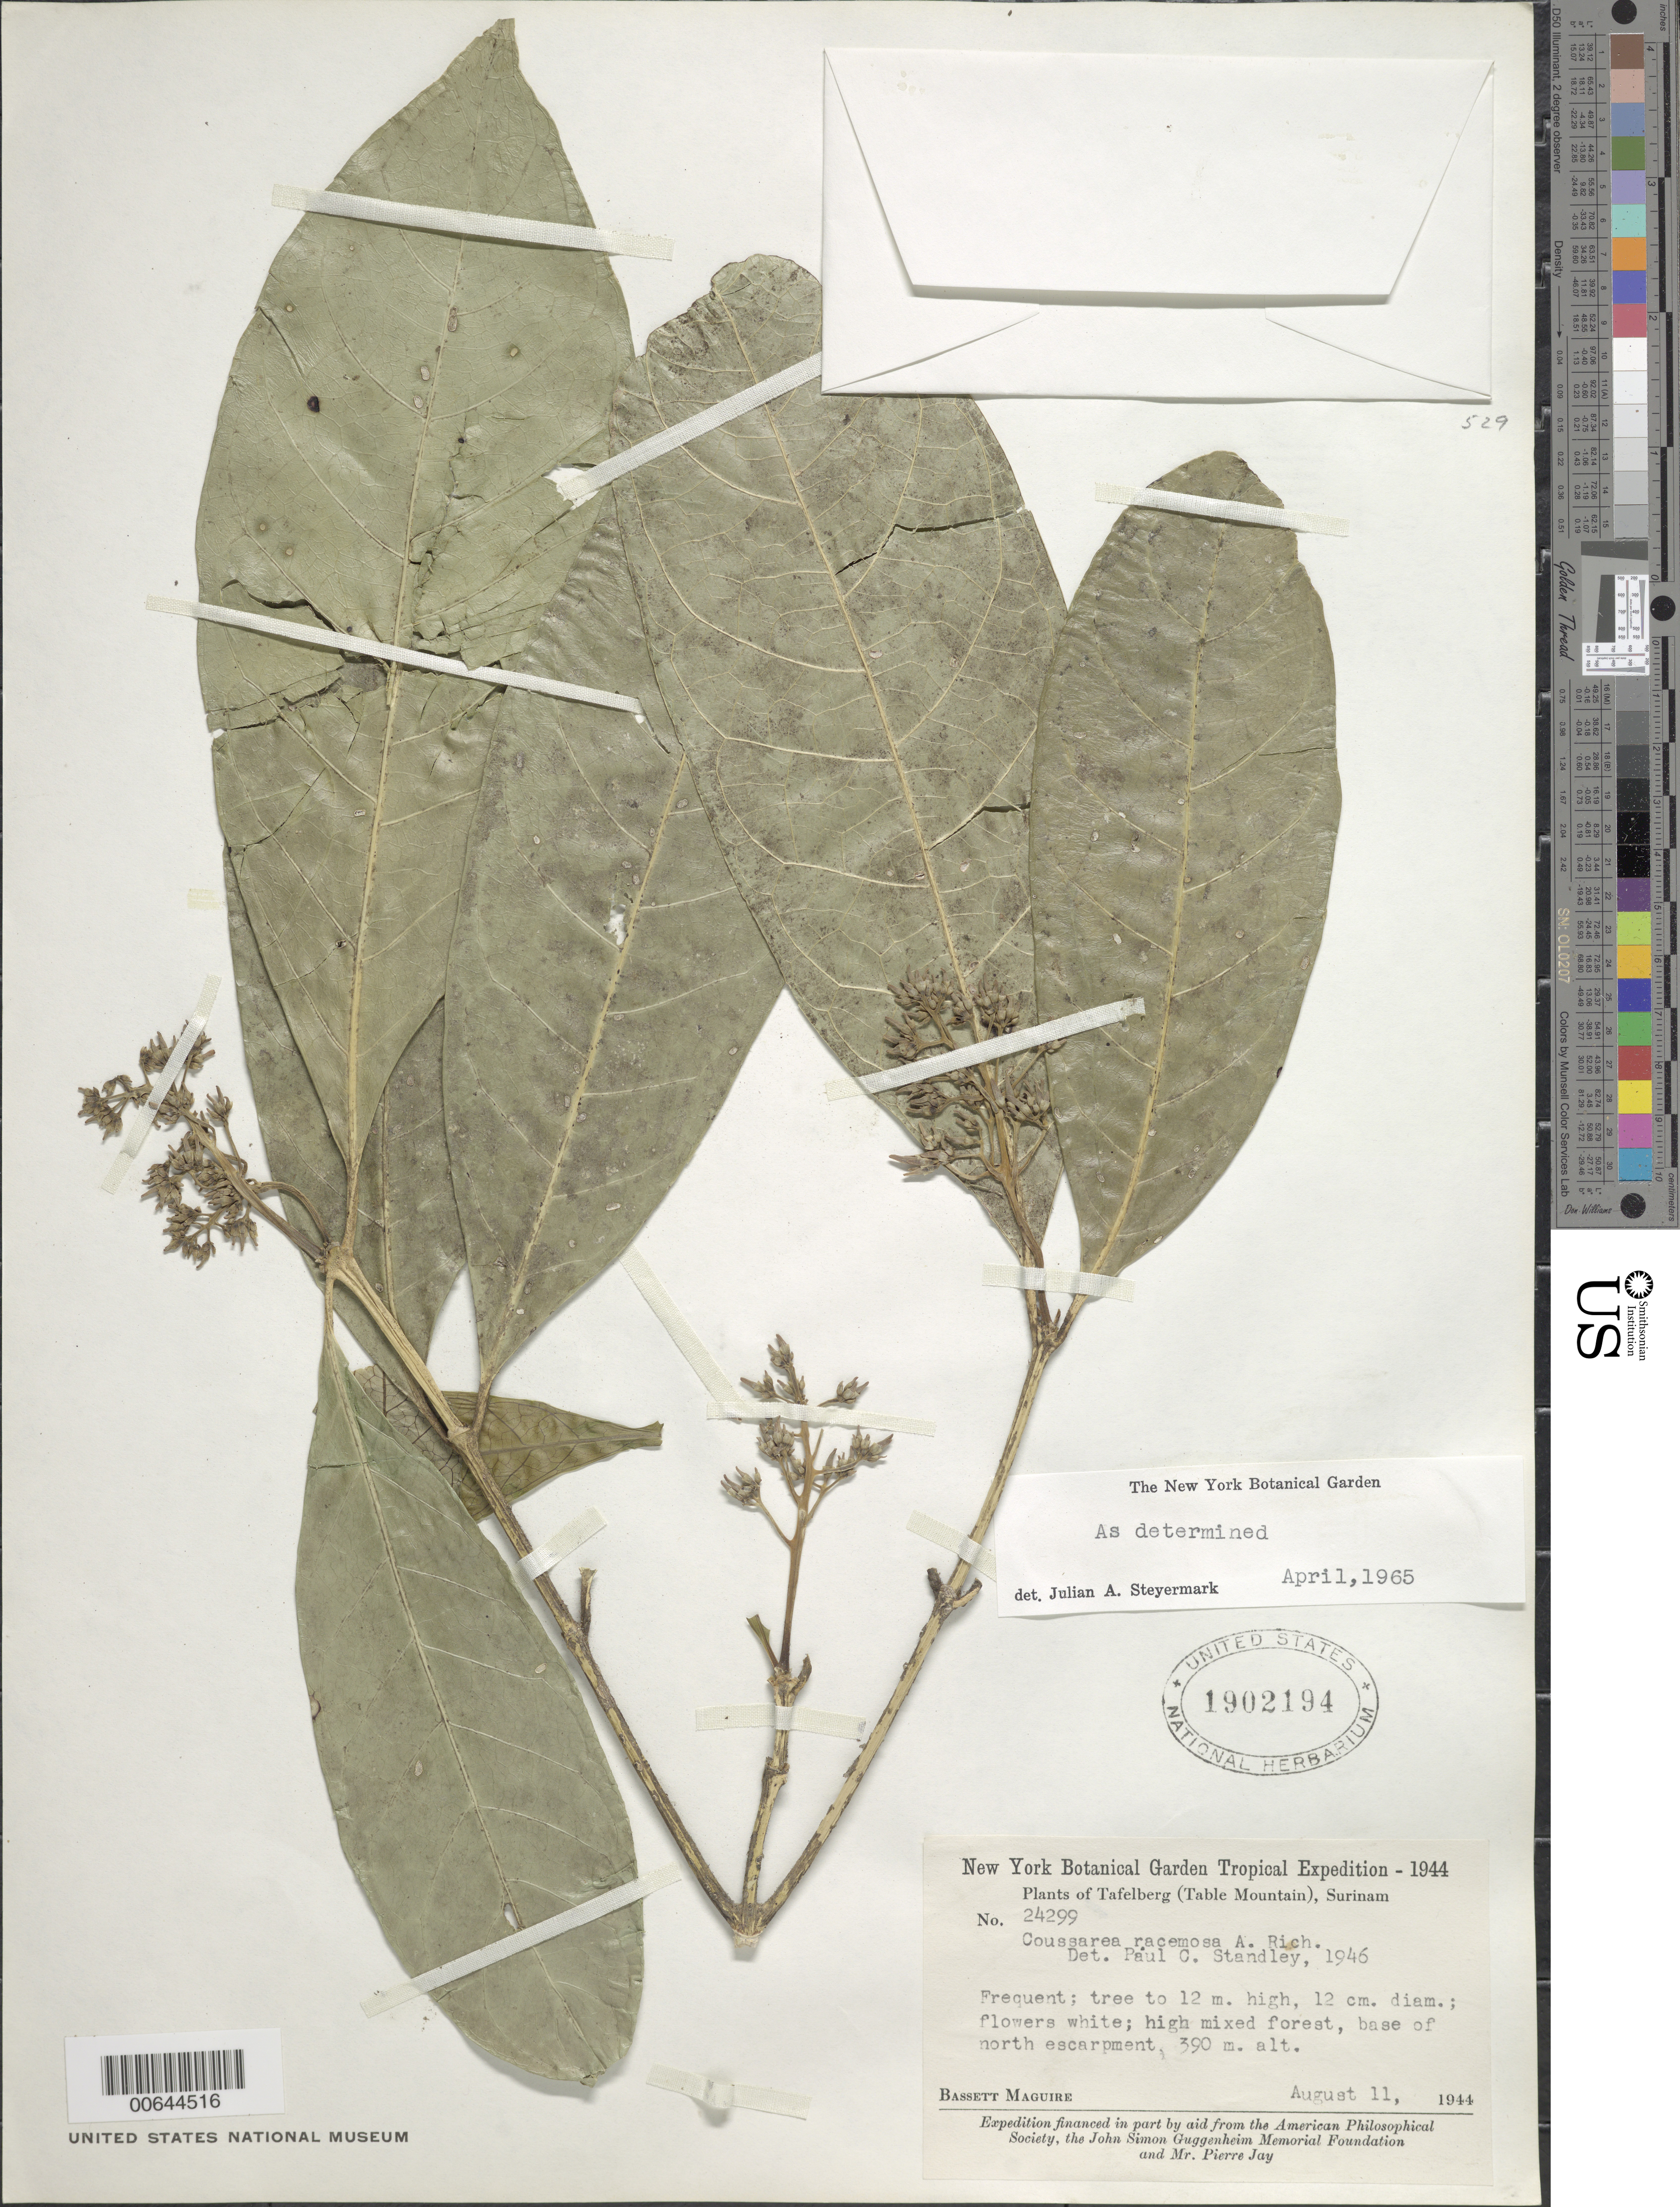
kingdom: Plantae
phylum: Tracheophyta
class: Magnoliopsida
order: Gentianales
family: Rubiaceae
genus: Coussarea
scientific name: Coussarea racemosa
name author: A. Rich.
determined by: Steyermark, Julian A., (VEN)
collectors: B. Maguire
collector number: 24299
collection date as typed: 11-Aug-44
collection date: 1944-08-11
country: Suriname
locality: Tafelberg (Table Mountain), north escarpment base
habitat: High mixed forest, base of north escarpment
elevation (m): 390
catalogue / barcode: US 1902194